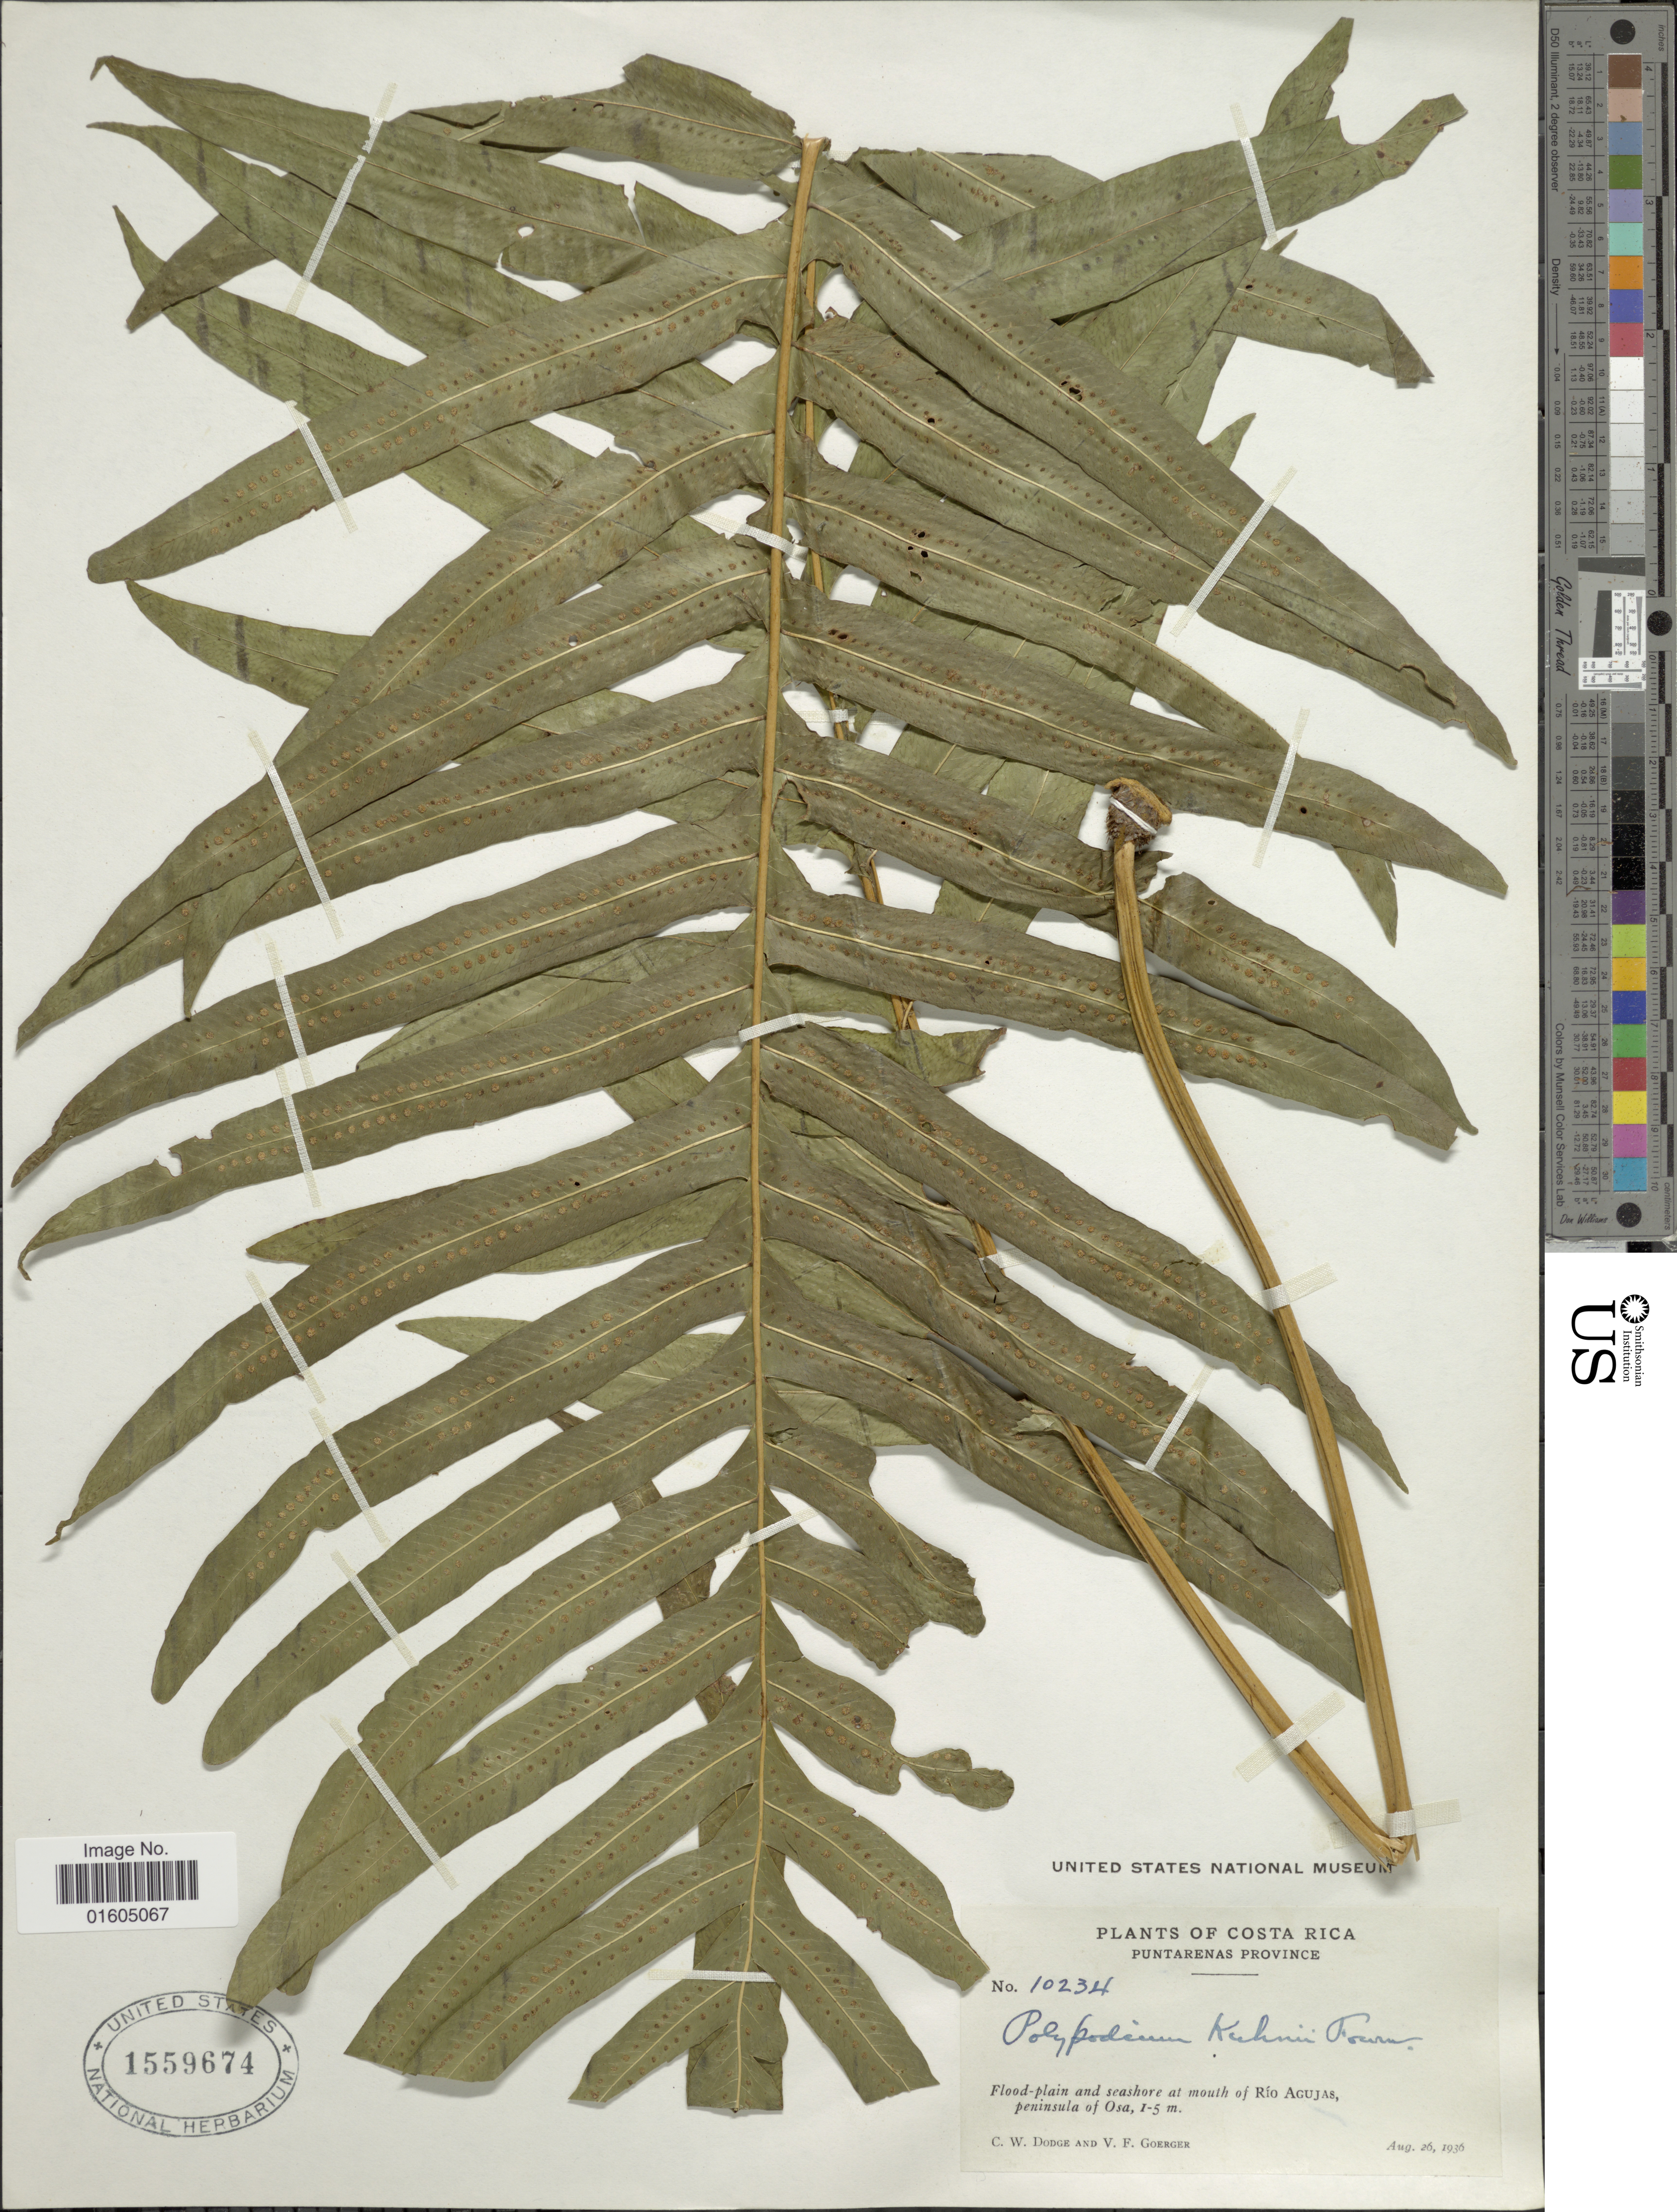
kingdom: Plantae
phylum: Tracheophyta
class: Polypodiopsida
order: Polypodiales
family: Polypodiaceae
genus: Serpocaulon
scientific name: Serpocaulon attenuatum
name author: (Humb. & Bonpl. ex Willd.) A.R. Sm.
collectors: C. Dodge & V. Goerger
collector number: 10234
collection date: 1936-08-26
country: Costa Rica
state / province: Puntarenas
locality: Costa Rica. Puntarenas Province. Flood-plain and seashore at mouth of Rio Agujas. peninsula of Osa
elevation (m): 1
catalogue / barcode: US 1559674